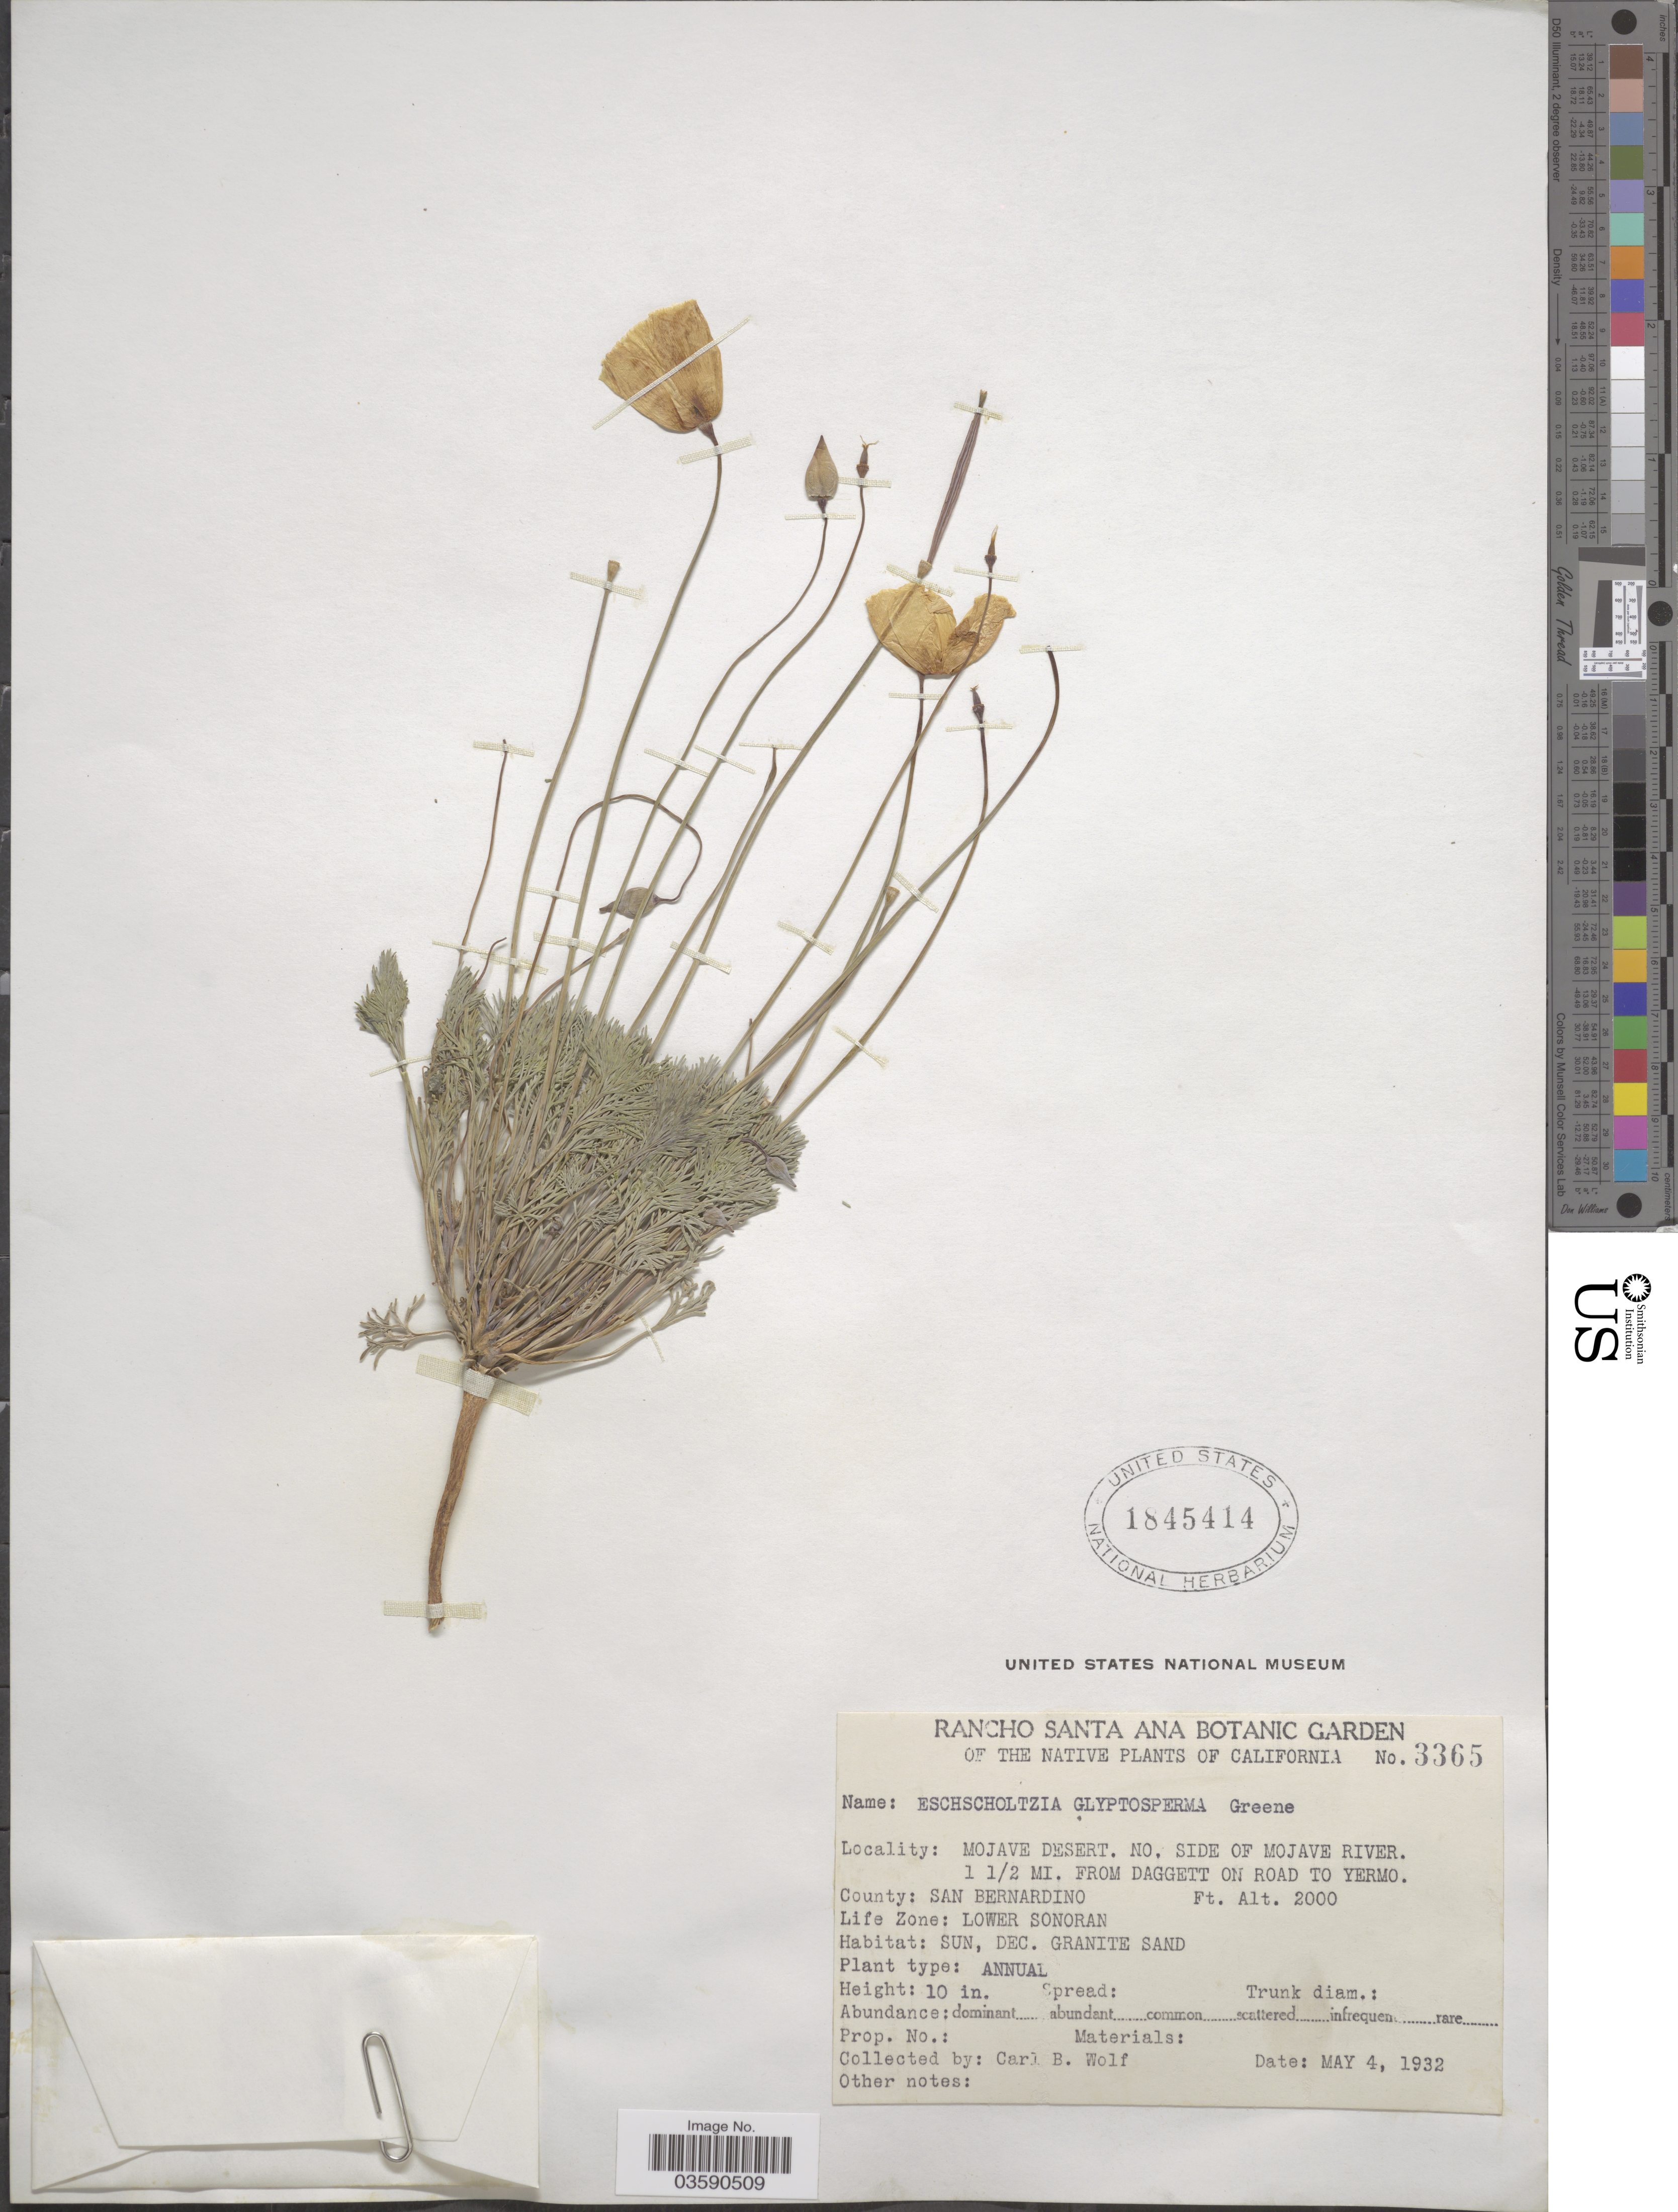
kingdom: Plantae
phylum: Tracheophyta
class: Magnoliopsida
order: Ranunculales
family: Papaveraceae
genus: Eschscholzia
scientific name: Eschscholzia glyptosperma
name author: Greene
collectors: C. B. Wolf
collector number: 3365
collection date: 1932-05-04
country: United States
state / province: California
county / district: San Bernardino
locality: Mojave Desert. No. side of Mojave River. 1 ½ mi. from Daggett on road to Yermo. County: San Bernardino. Life Zone: Lower Sonoran.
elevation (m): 610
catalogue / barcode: US 1845414